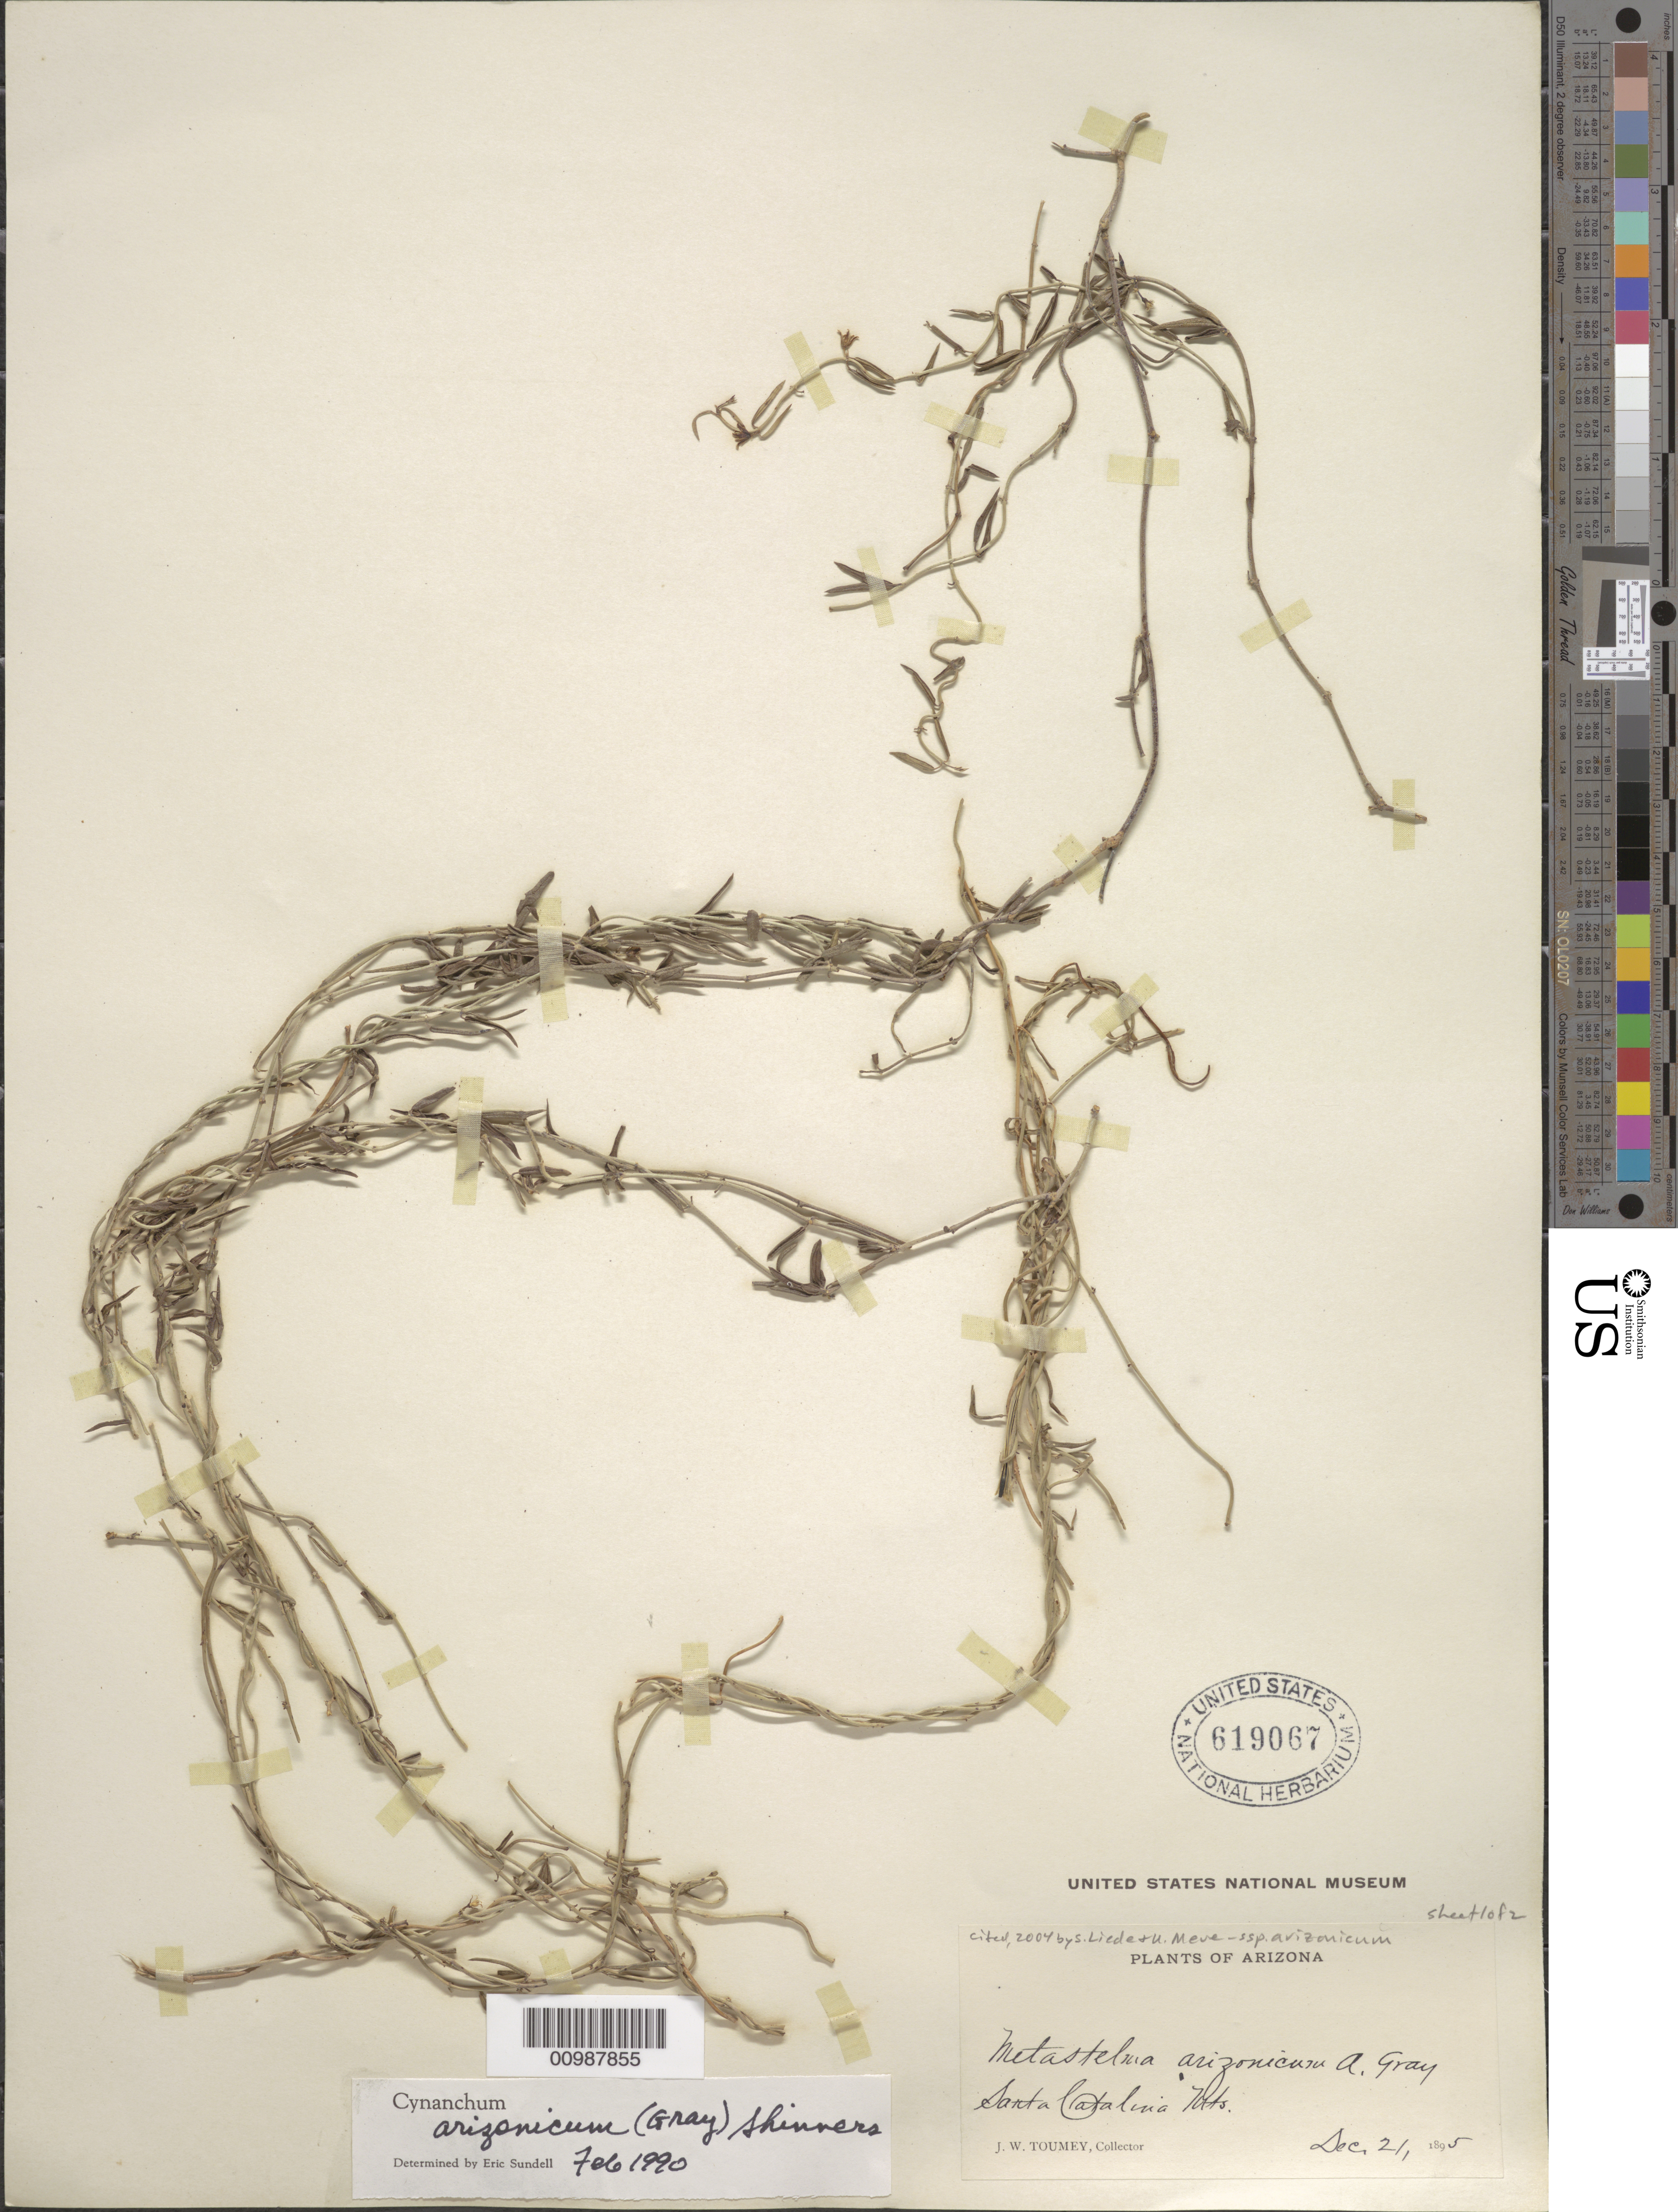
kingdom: Plantae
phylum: Tracheophyta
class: Magnoliopsida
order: Gentianales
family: Apocynaceae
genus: Cynanchum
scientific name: Cynanchum arizonicum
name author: (A. Gray) Shinners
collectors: J. W. Toumey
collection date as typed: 21 Dec 1895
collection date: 1895-12-21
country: United States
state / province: Arizona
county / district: Pima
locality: Santa Catalina Mountains.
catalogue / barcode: US 619067